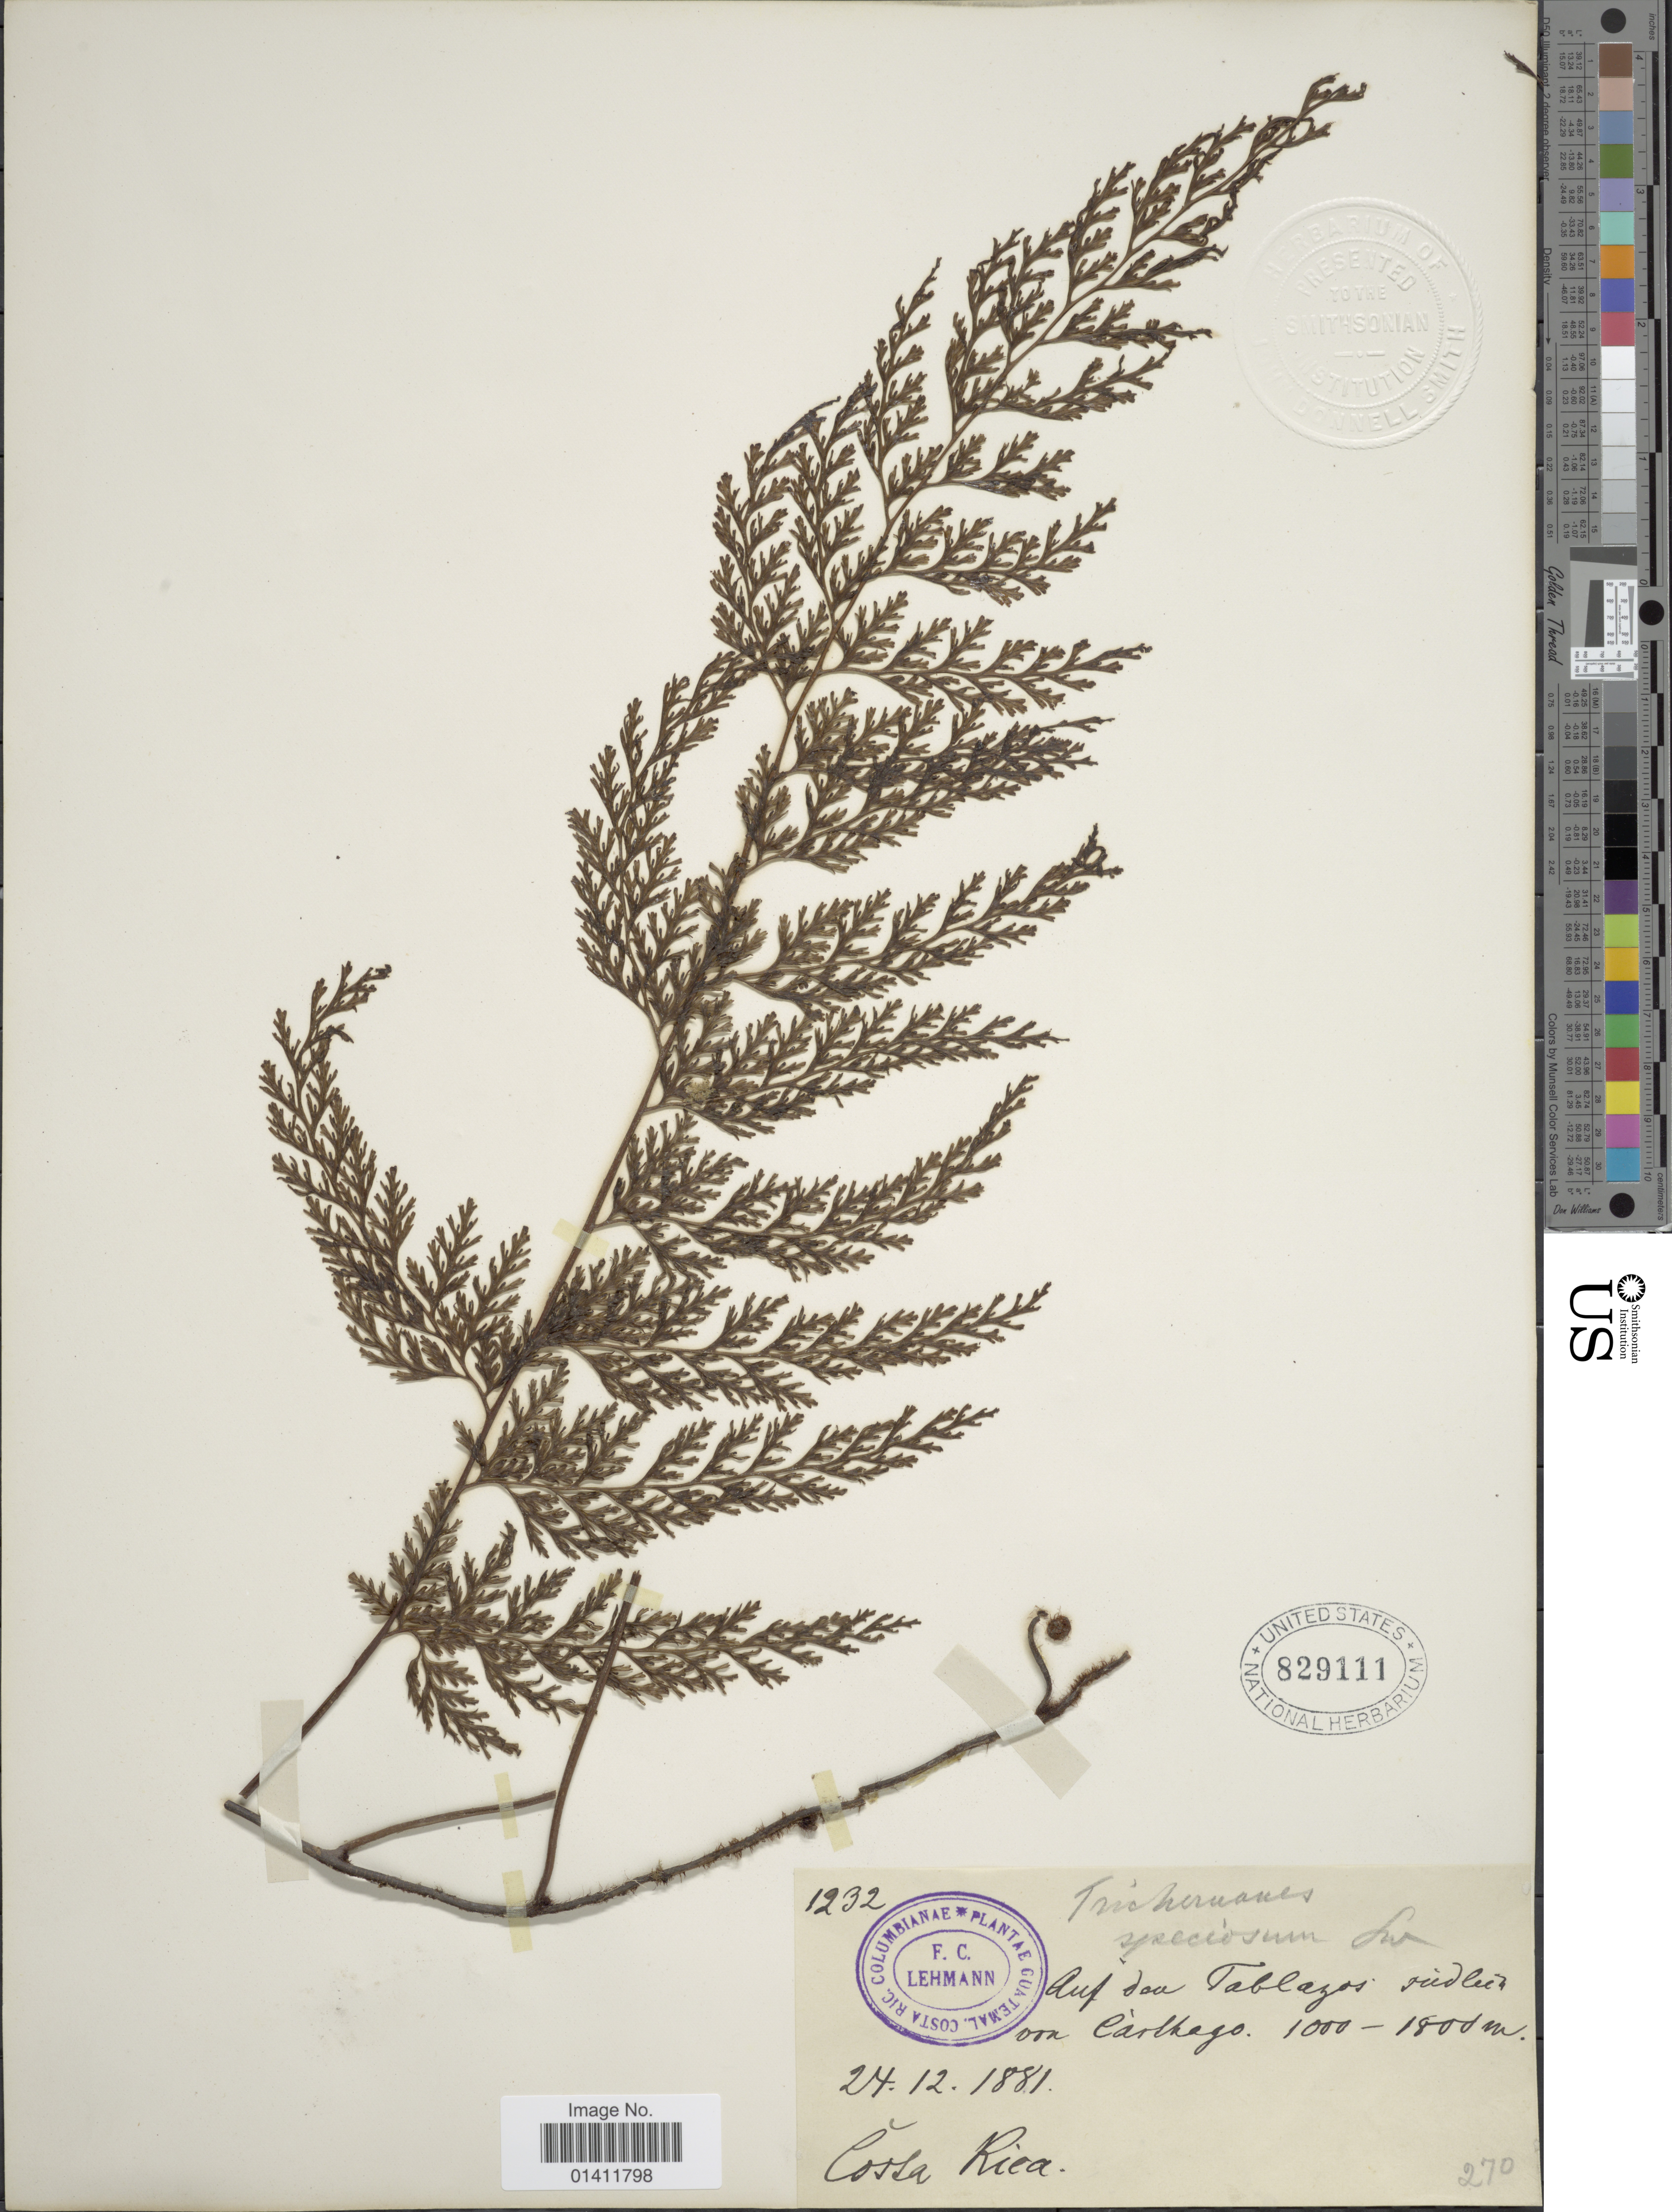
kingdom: Plantae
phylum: Tracheophyta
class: Polypodiopsida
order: Hymenophyllales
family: Hymenophyllaceae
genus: Vandenboschia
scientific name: Vandenboschia radicans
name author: (Sw.) Copel.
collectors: F. C. Lehmann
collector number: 1232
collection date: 1881-12-24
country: Costa Rica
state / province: Cartago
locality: Auf den Tablazos, sud von Carthago.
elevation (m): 1000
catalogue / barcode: US 829111